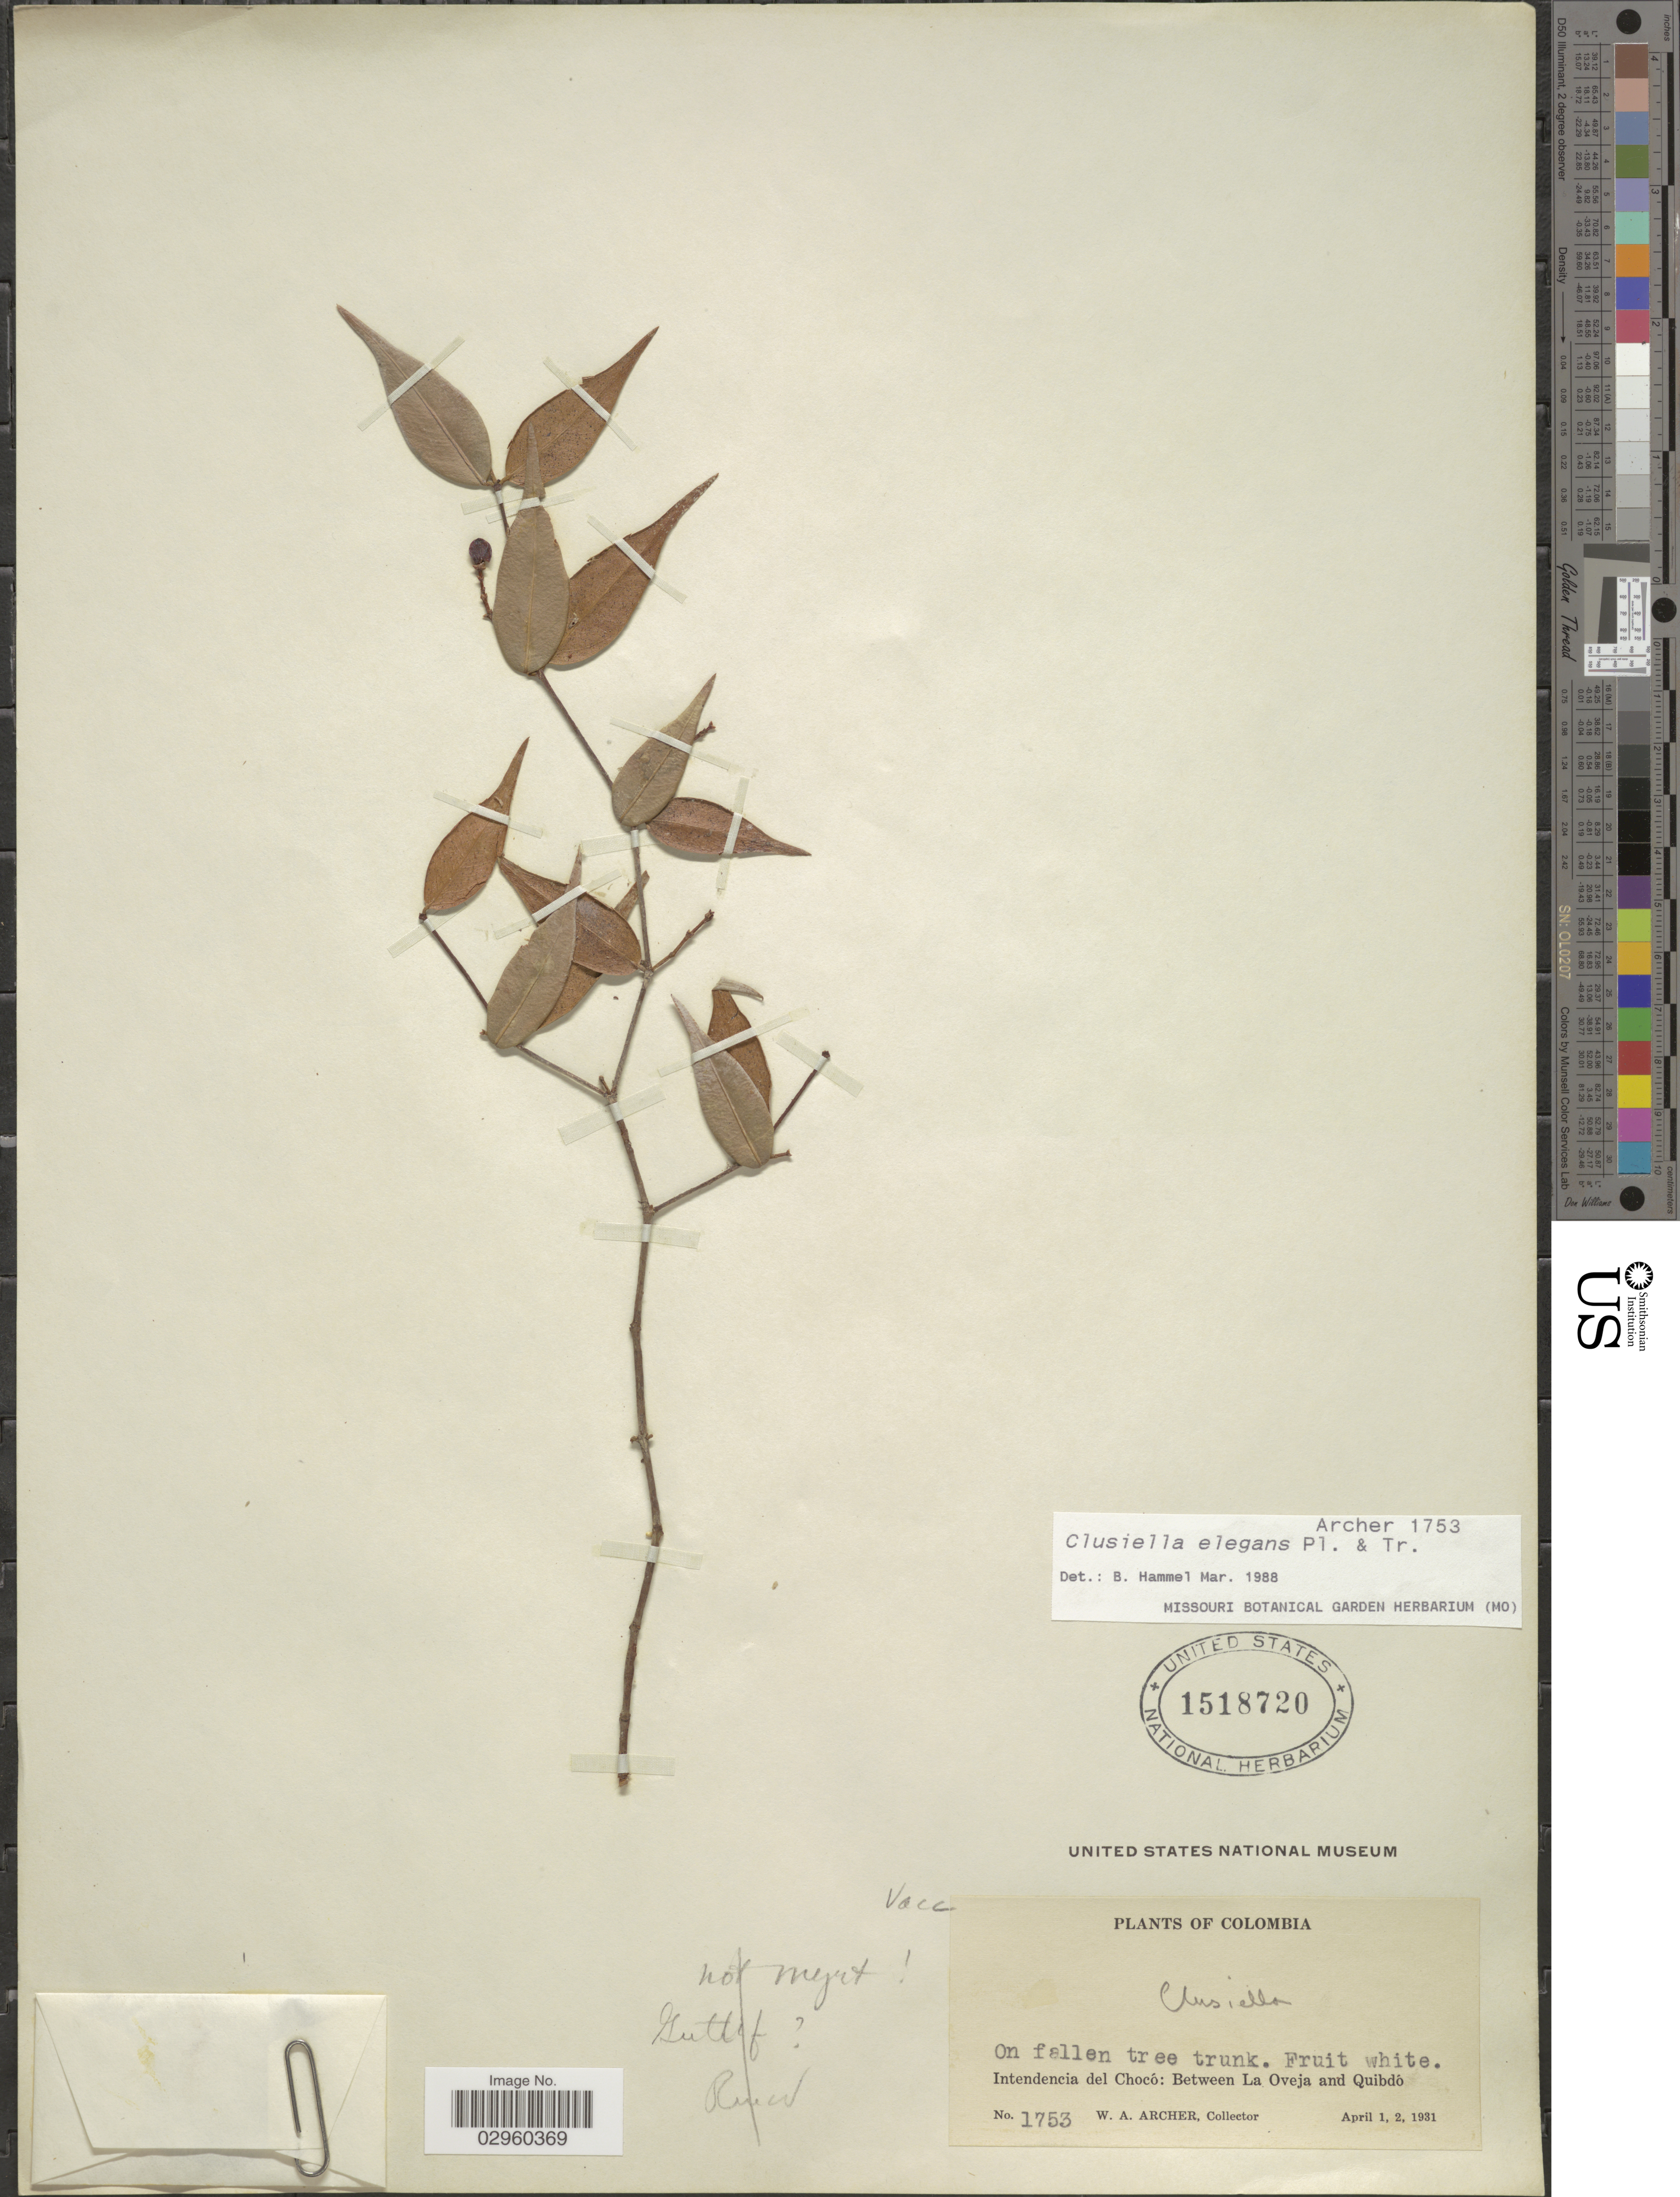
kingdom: Plantae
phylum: Tracheophyta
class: Magnoliopsida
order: Malpighiales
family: Calophyllaceae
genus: Clusiella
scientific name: Clusiella elegans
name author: Planch. & Triana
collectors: W. Archer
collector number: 1753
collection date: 1931-04-01/1931-04-02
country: Colombia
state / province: Chocó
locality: Between La Oveja and Quibdó.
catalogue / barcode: US 1518720